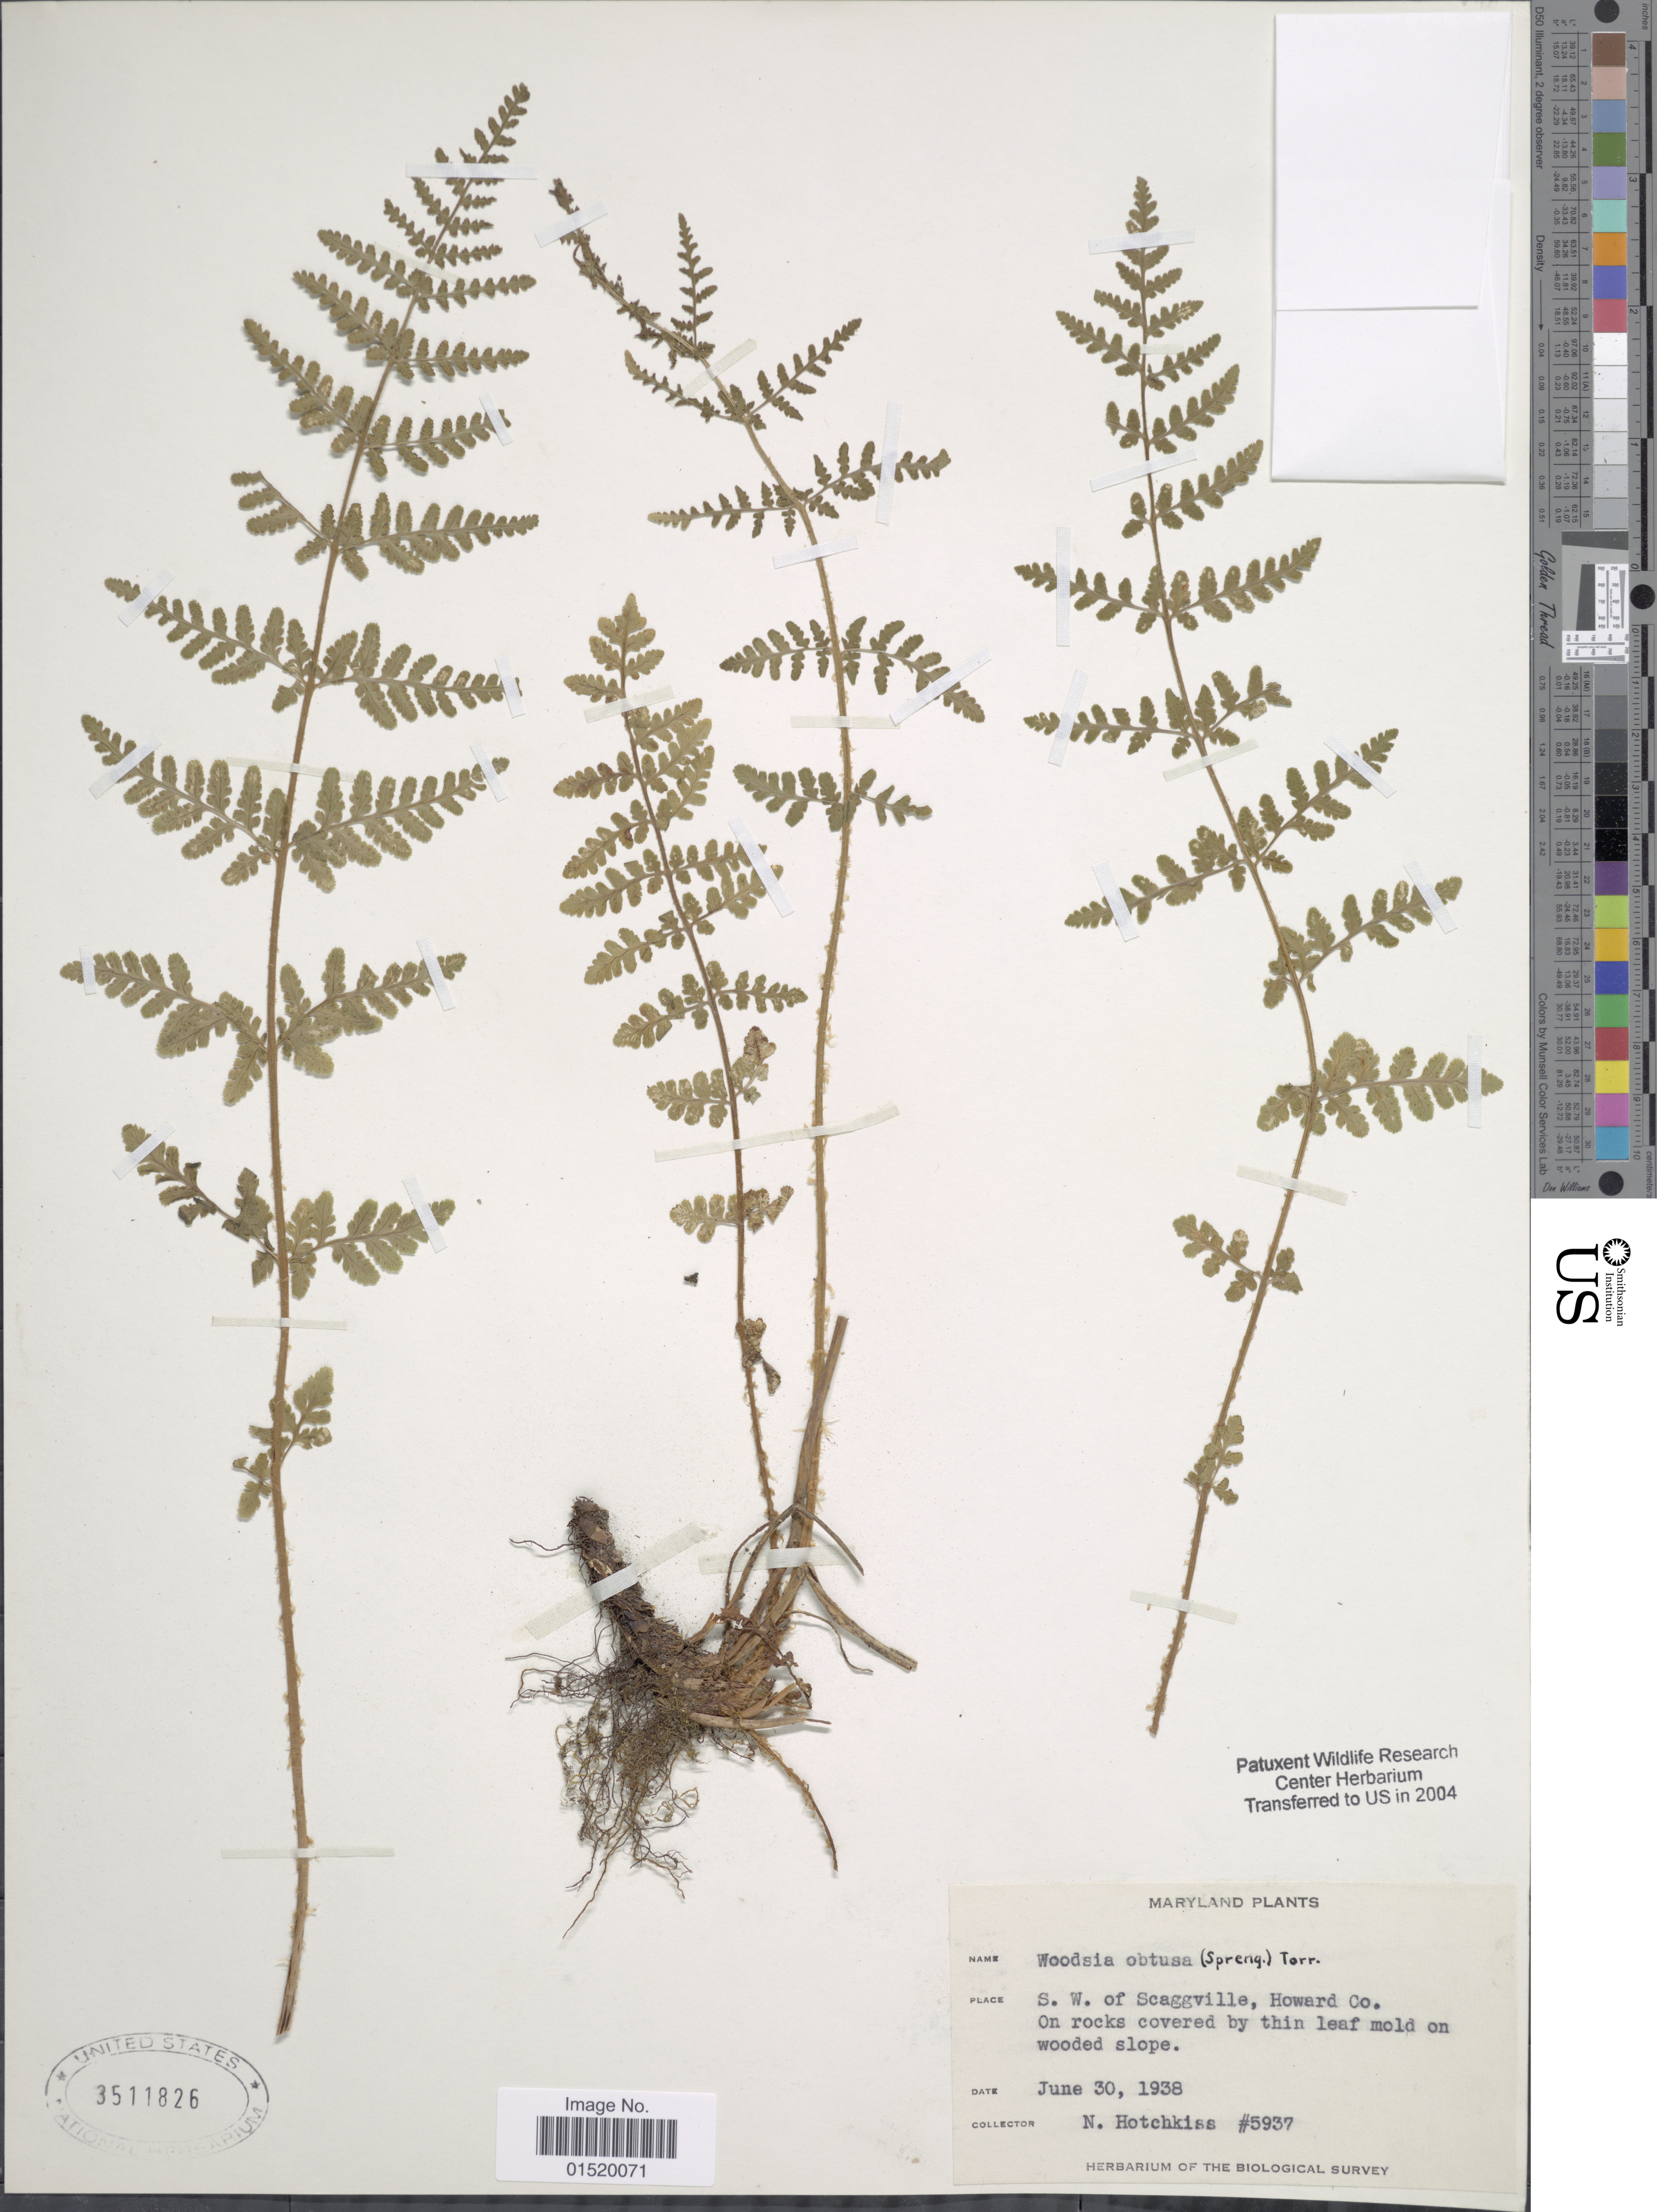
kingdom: Plantae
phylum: Tracheophyta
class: Polypodiopsida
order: Polypodiales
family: Woodsiaceae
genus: Woodsia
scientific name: Woodsia obtusa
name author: (Spreng.) Torr.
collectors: N. Hotchkiss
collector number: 5937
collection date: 1938-06-30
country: United States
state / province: Maryland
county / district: Howard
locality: S.W. of Scaggville, Howard Co.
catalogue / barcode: US 3511826